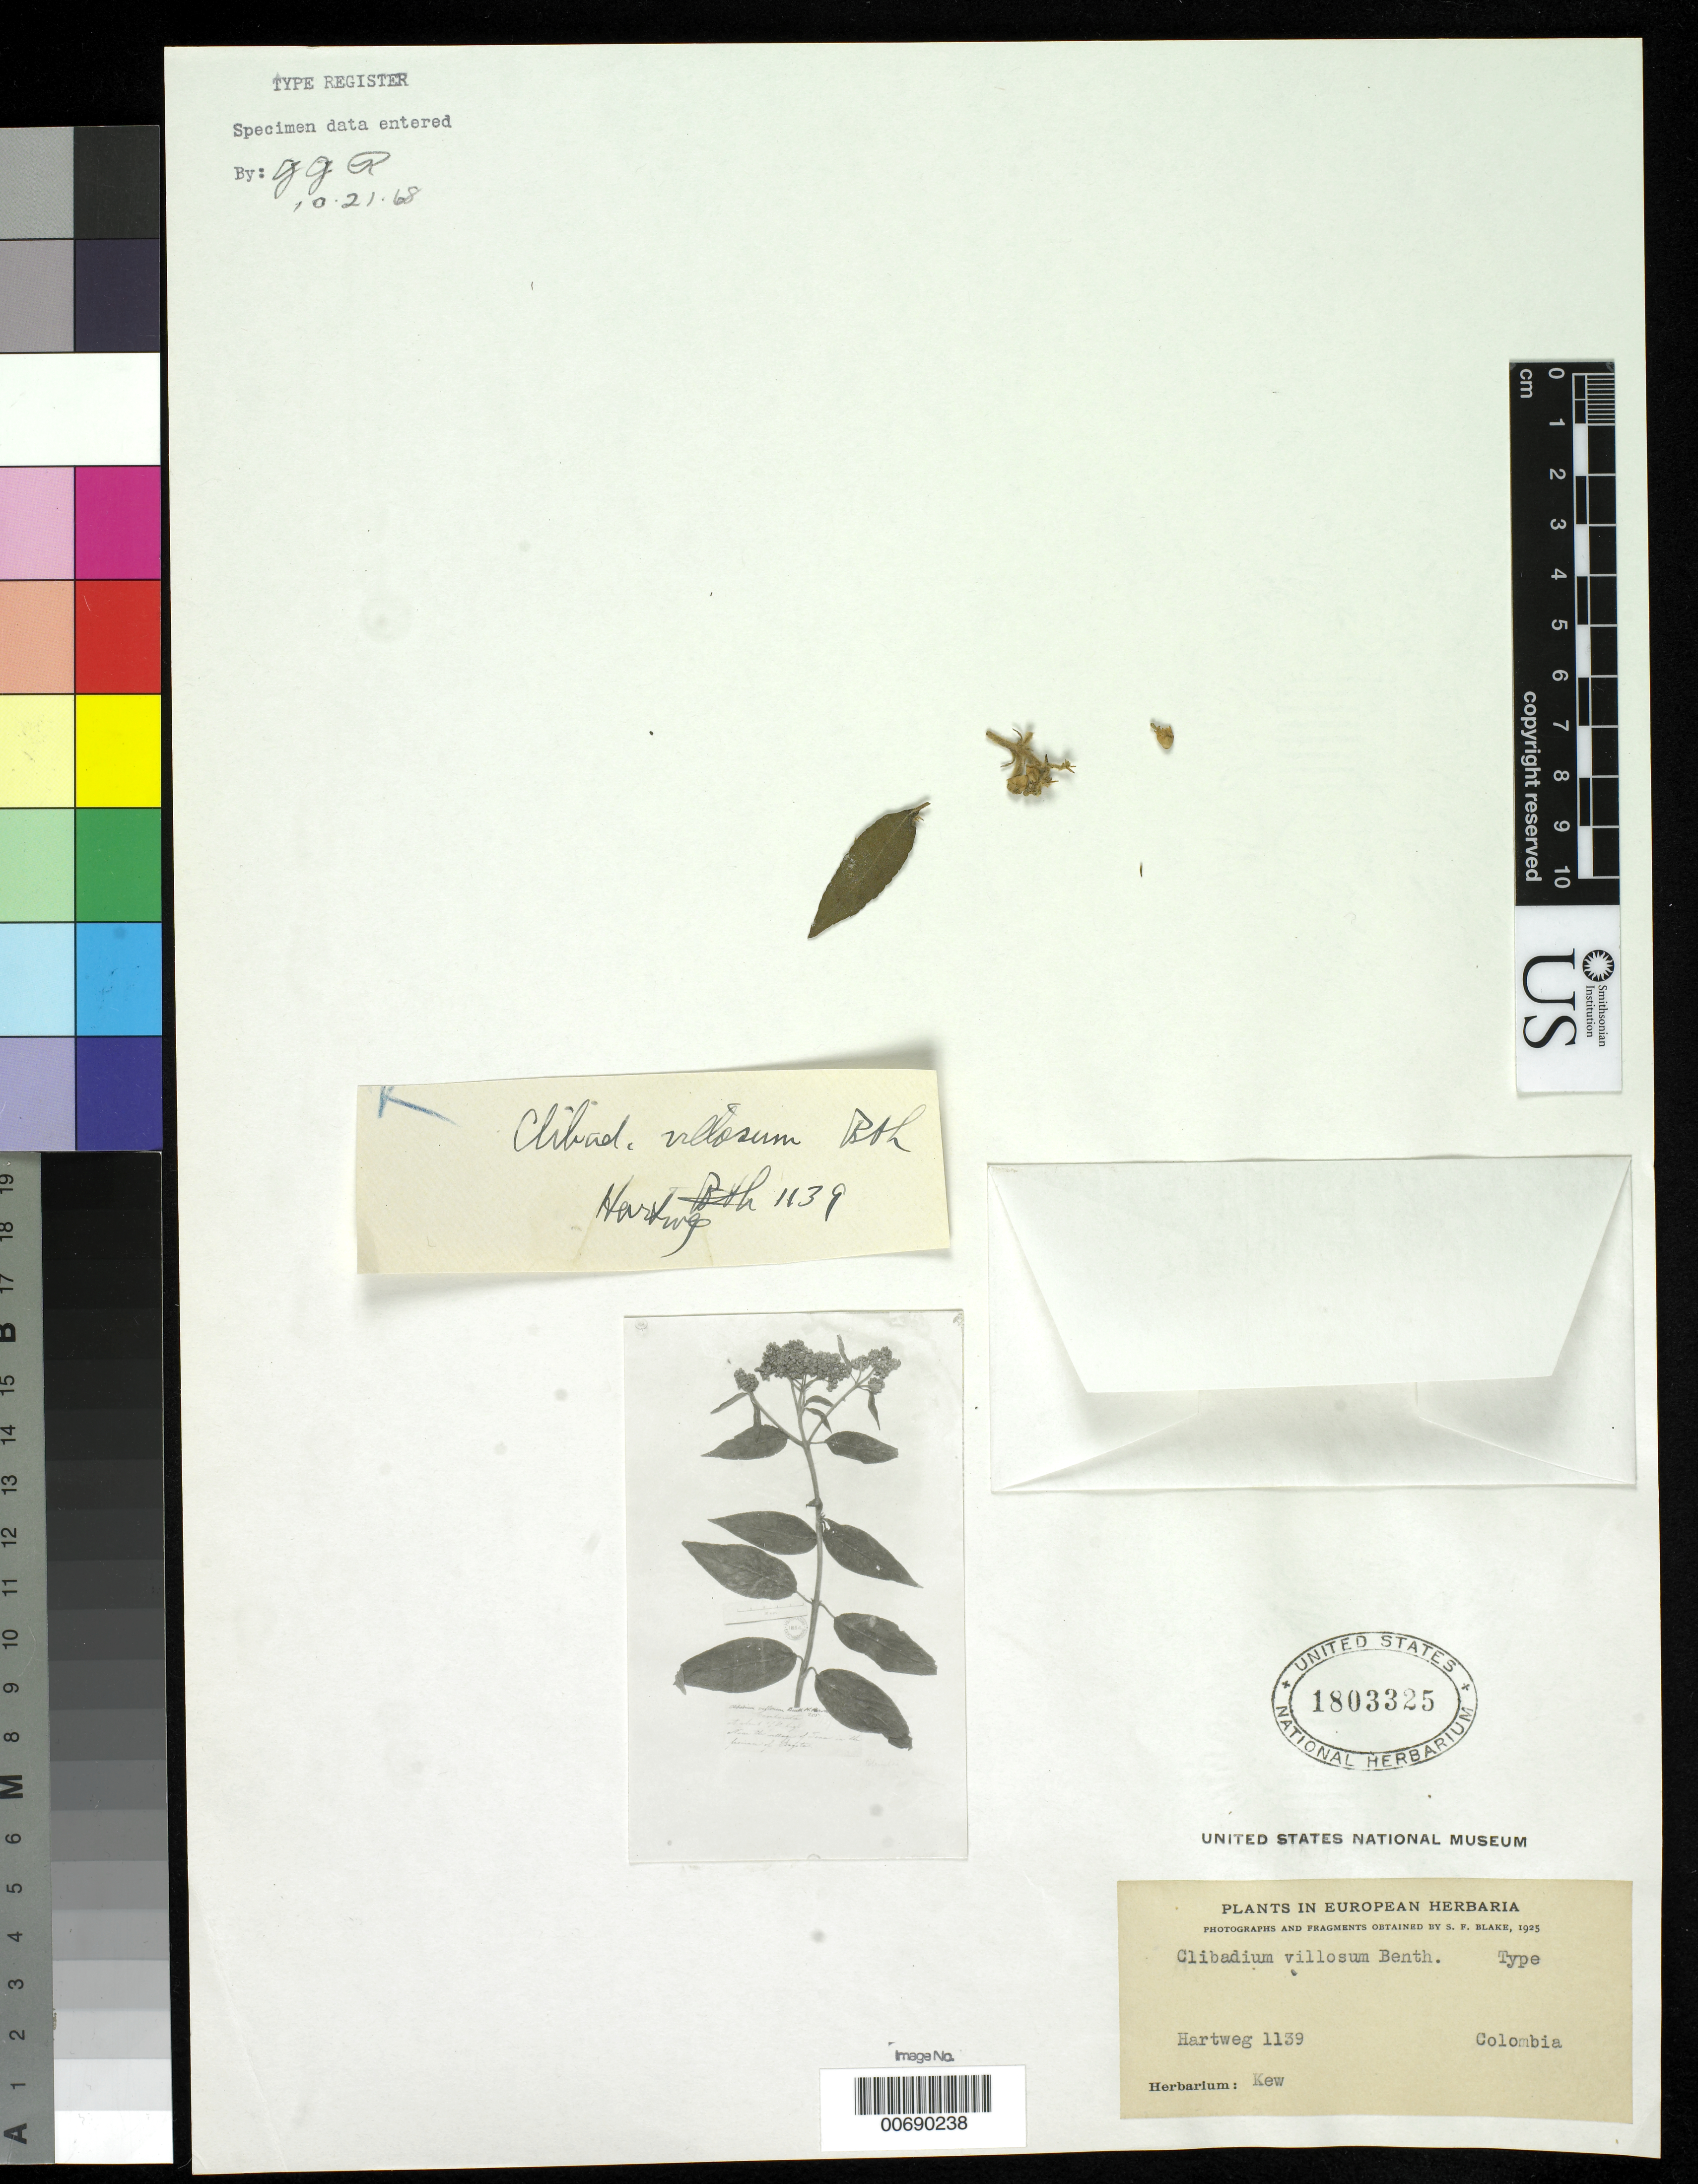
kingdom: Plantae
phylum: Tracheophyta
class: Magnoliopsida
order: Asterales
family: Asteraceae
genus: Clibadium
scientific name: Clibadium villosum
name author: Benth.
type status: Type Fragment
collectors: K. Hartweg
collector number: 1139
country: Colombia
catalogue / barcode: US 1803325